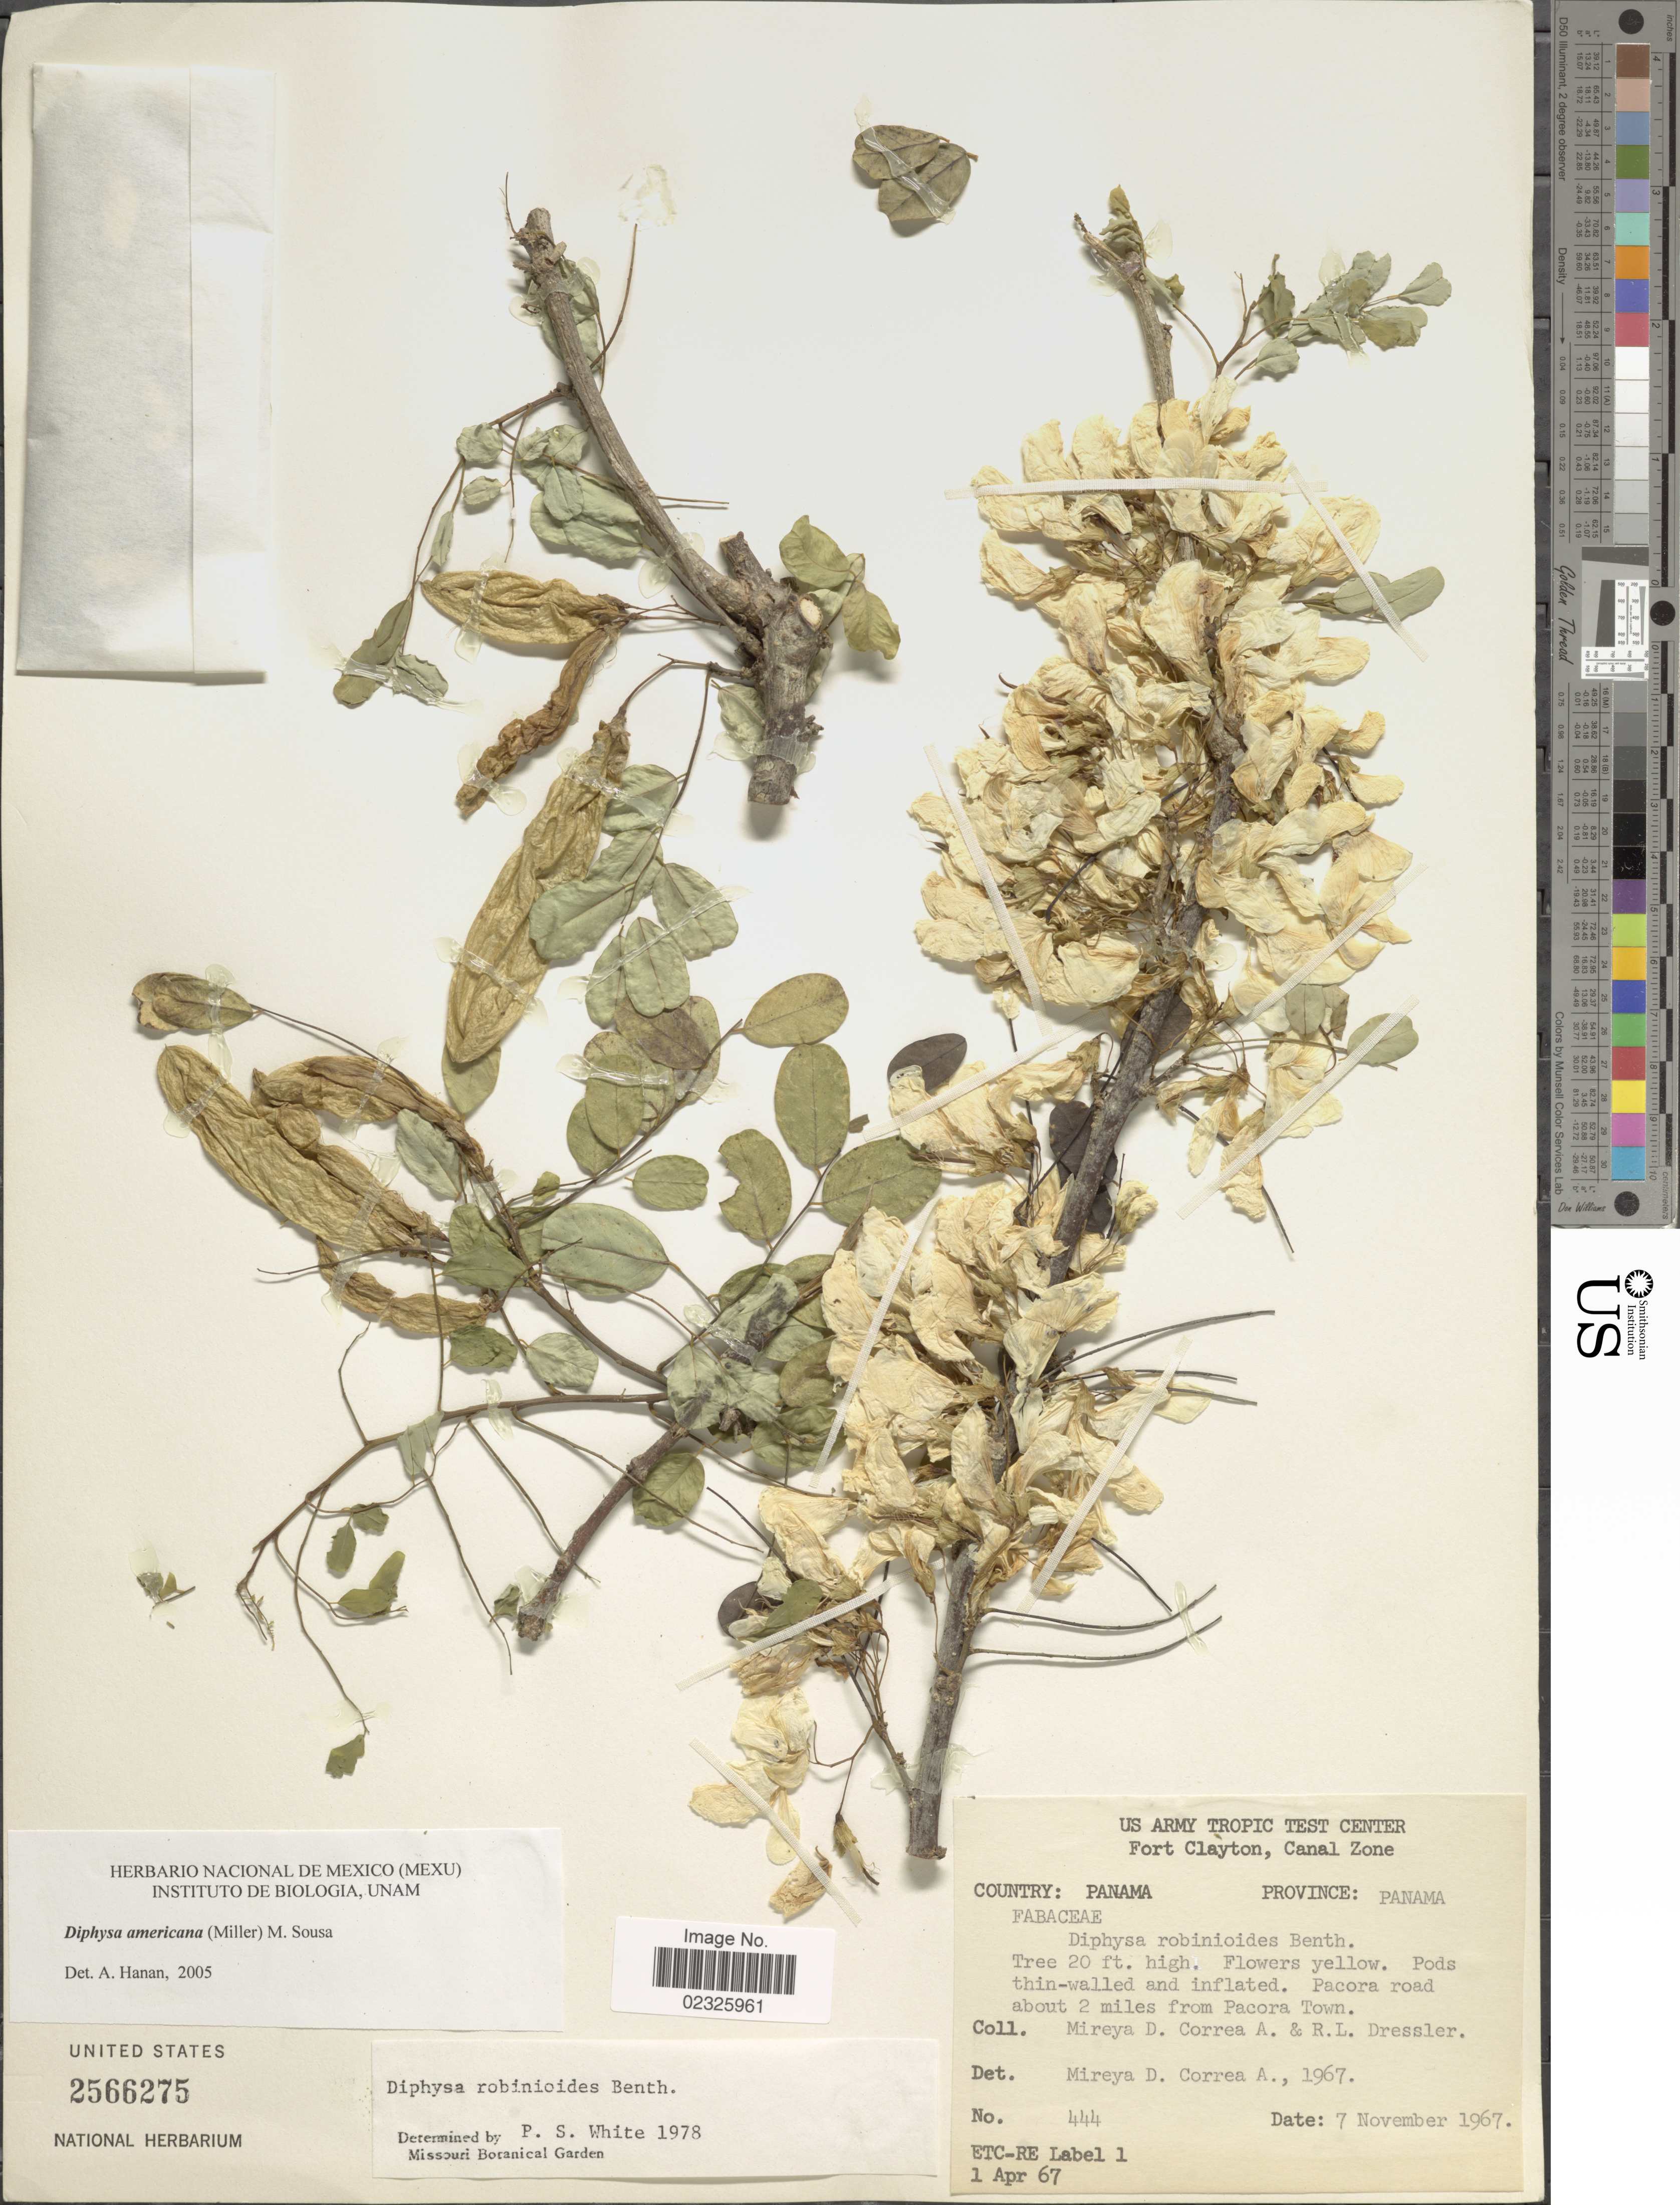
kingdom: Plantae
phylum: Tracheophyta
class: Magnoliopsida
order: Fabales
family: Fabaceae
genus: Diphysa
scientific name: Diphysa americana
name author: (Mill.) M. Sousa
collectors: M. D. Corrêa-A. & R. Dressler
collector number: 444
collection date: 1967-11-07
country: Panama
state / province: Panamá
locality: Pacora road about 2 miles from Pacora Town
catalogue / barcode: US 2566275